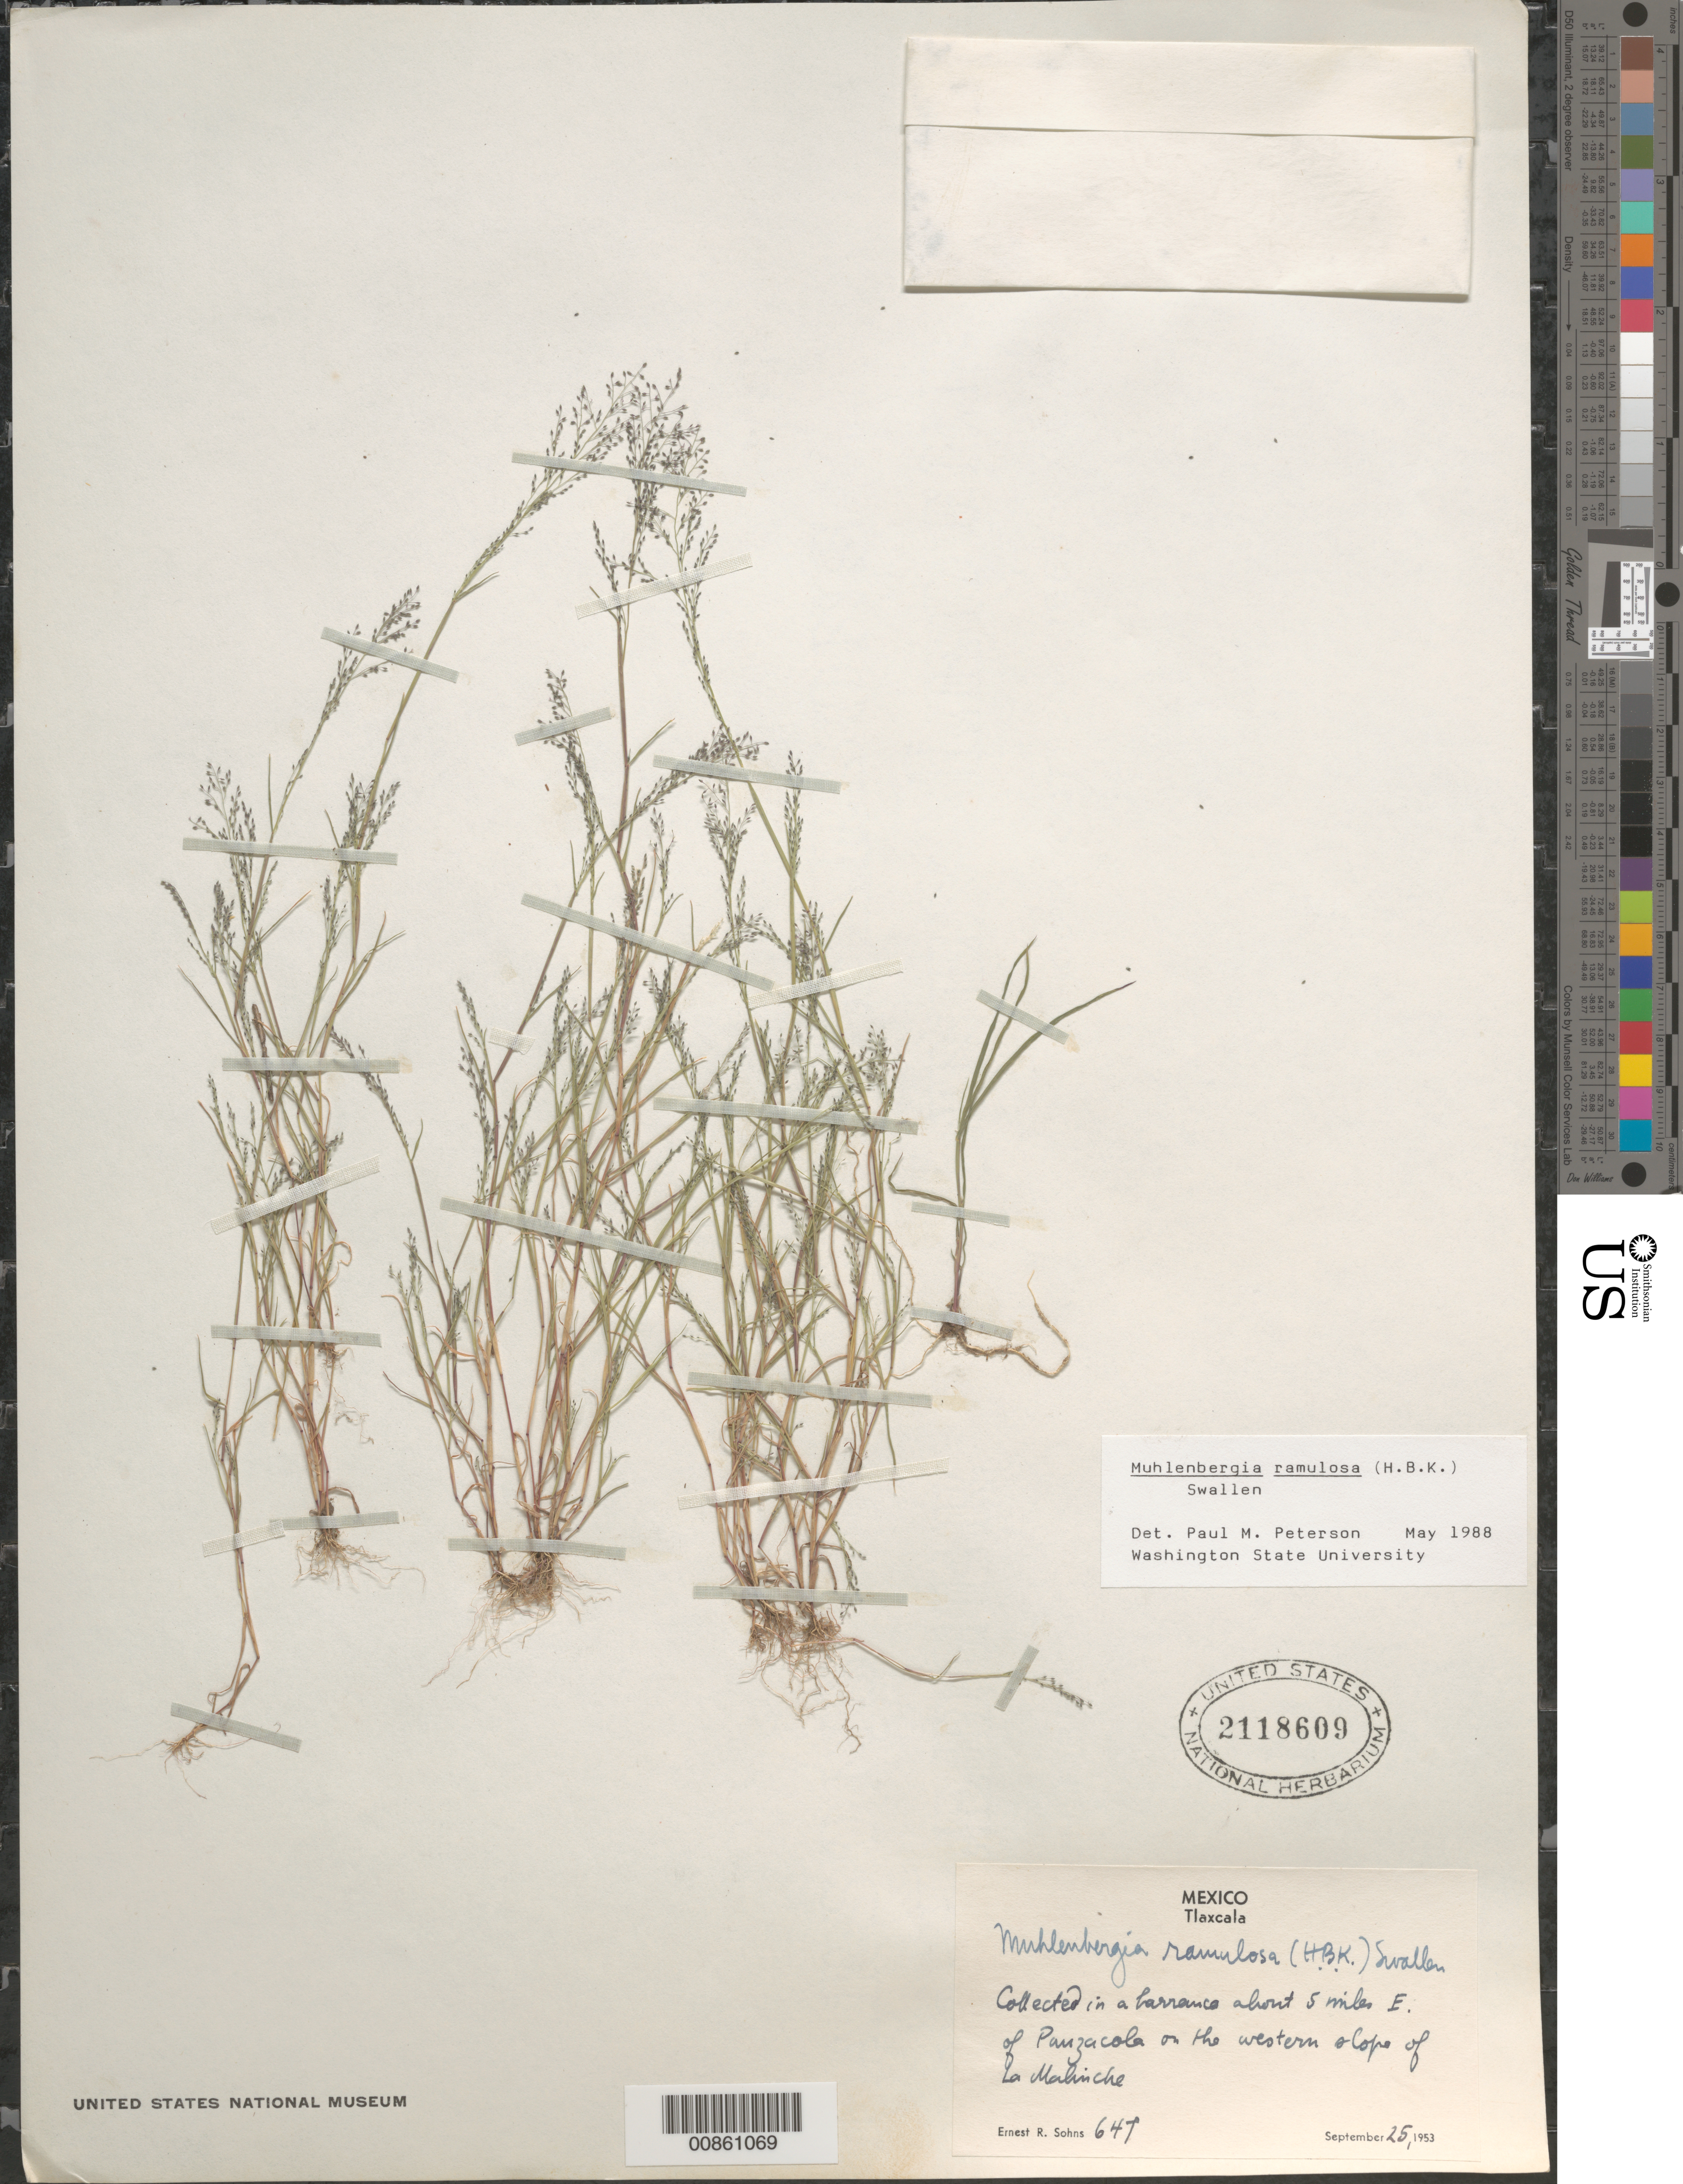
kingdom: Plantae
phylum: Tracheophyta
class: Liliopsida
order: Poales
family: Poaceae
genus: Muhlenbergia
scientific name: Muhlenbergia ramulosa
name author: (Kunth) Swallen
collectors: E. R. Sohns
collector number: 647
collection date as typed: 25 Sep 1953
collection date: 1953-09-25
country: Mexico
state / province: Tamaulipas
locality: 5 mi E of Panzacola on the W slope of La Malinche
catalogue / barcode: US 2118609